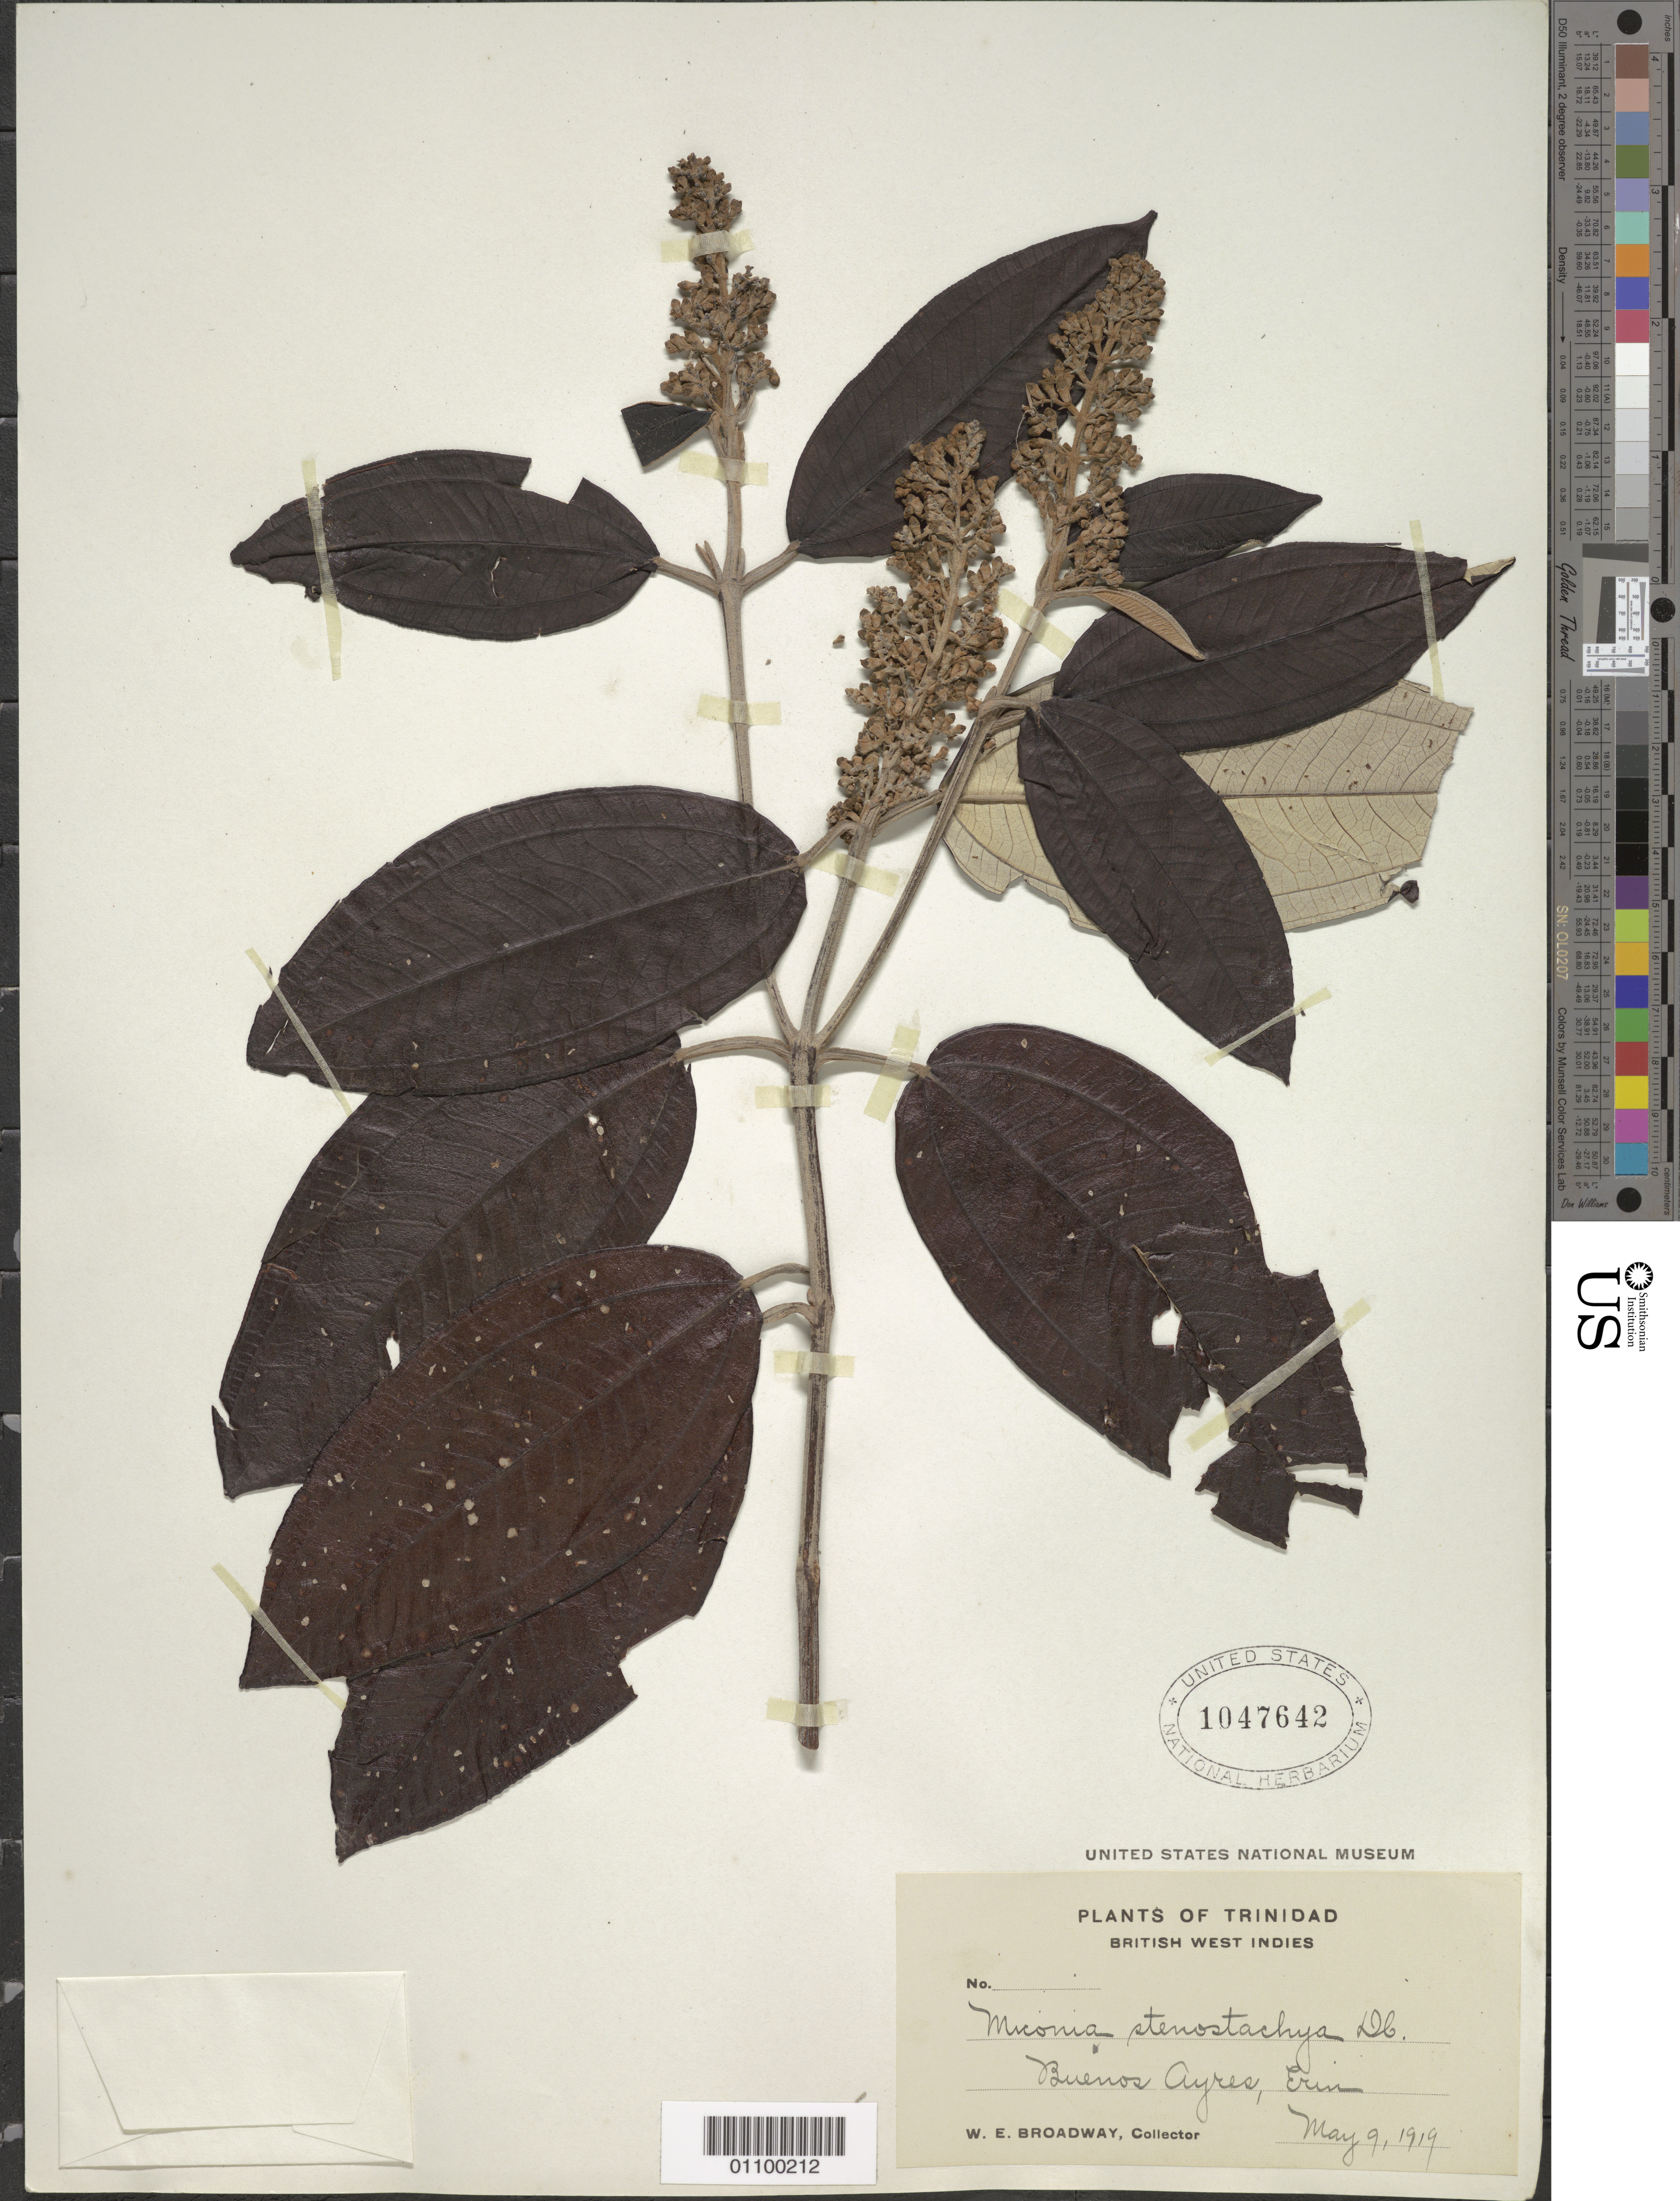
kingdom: Plantae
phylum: Tracheophyta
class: Magnoliopsida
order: Myrtales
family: Melastomataceae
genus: Miconia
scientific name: Miconia stenostachya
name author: DC.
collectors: W. E. Broadway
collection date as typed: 09 May 1919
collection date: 1919-05-09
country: Trinidad and Tobago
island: Trinidad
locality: Beunos Ayres, Erin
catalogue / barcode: US 1047642